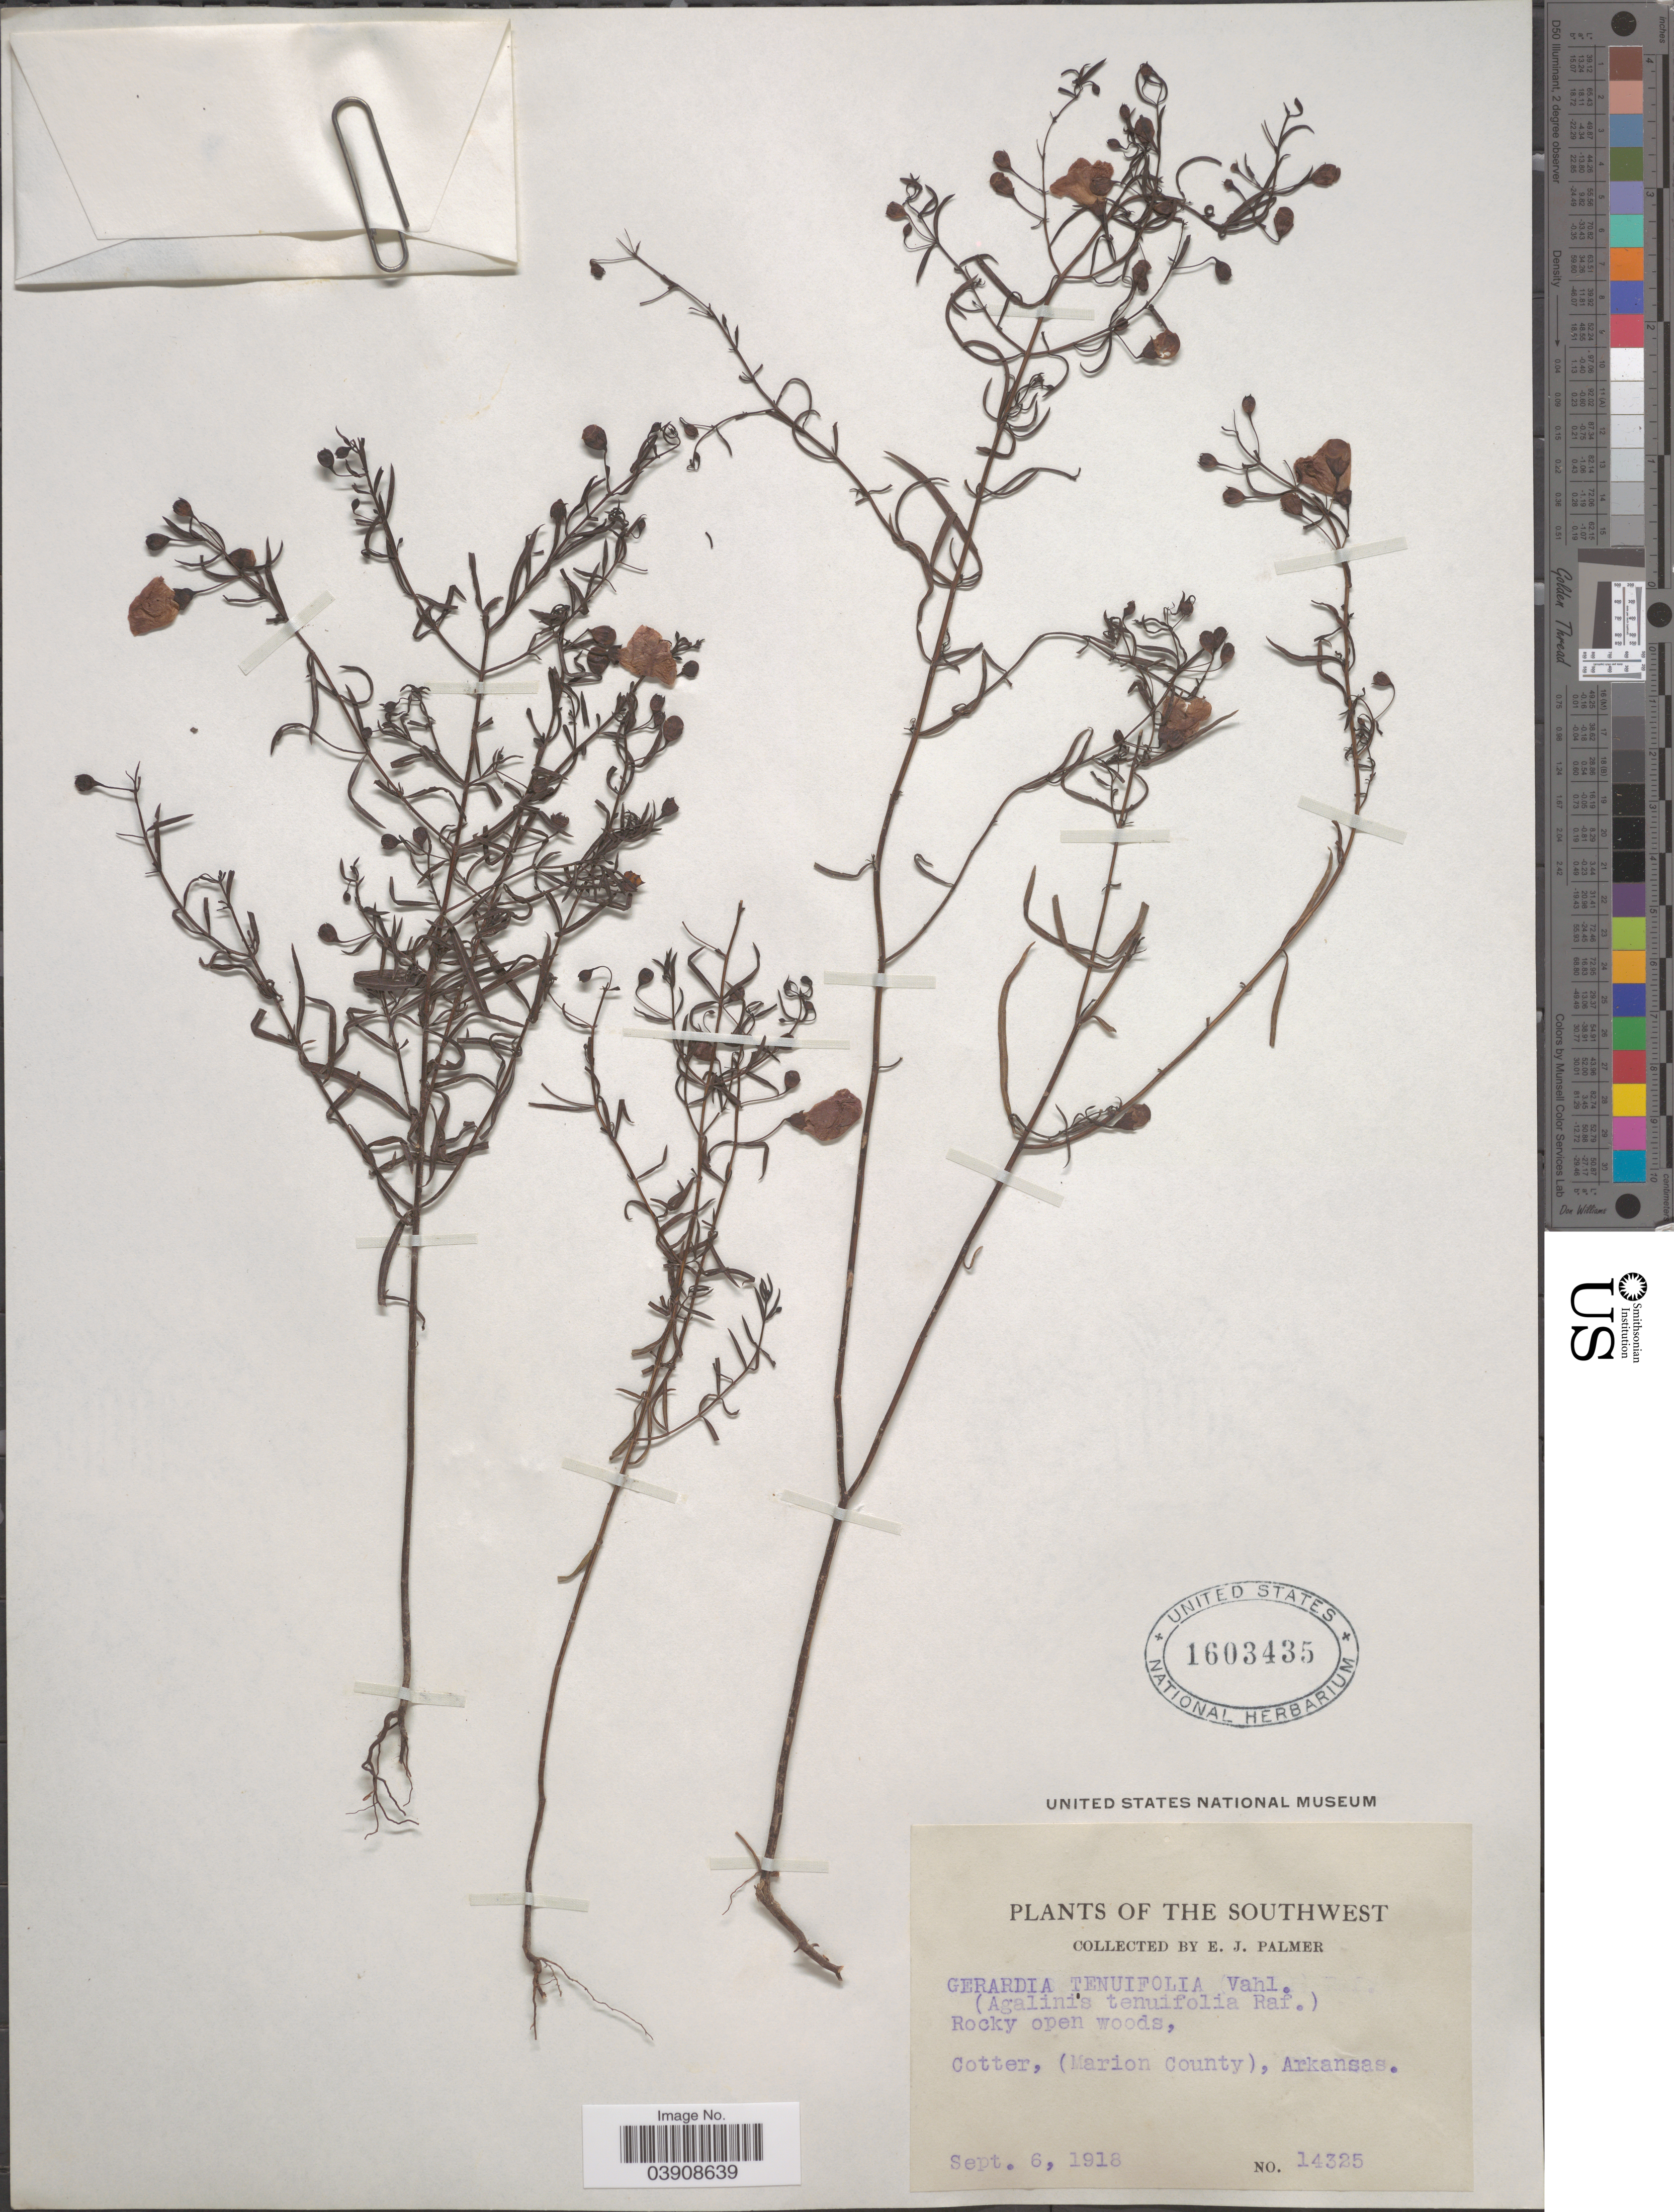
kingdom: Plantae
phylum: Tracheophyta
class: Magnoliopsida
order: Lamiales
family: Orobanchaceae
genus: Agalinis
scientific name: Agalinis tenuifolia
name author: (Vahl) Raf.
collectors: E. J. Palmer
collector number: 14325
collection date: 1918-09-06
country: United States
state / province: Arkansas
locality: The Southwest. Cotter, (Marion County).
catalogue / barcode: US 1603435